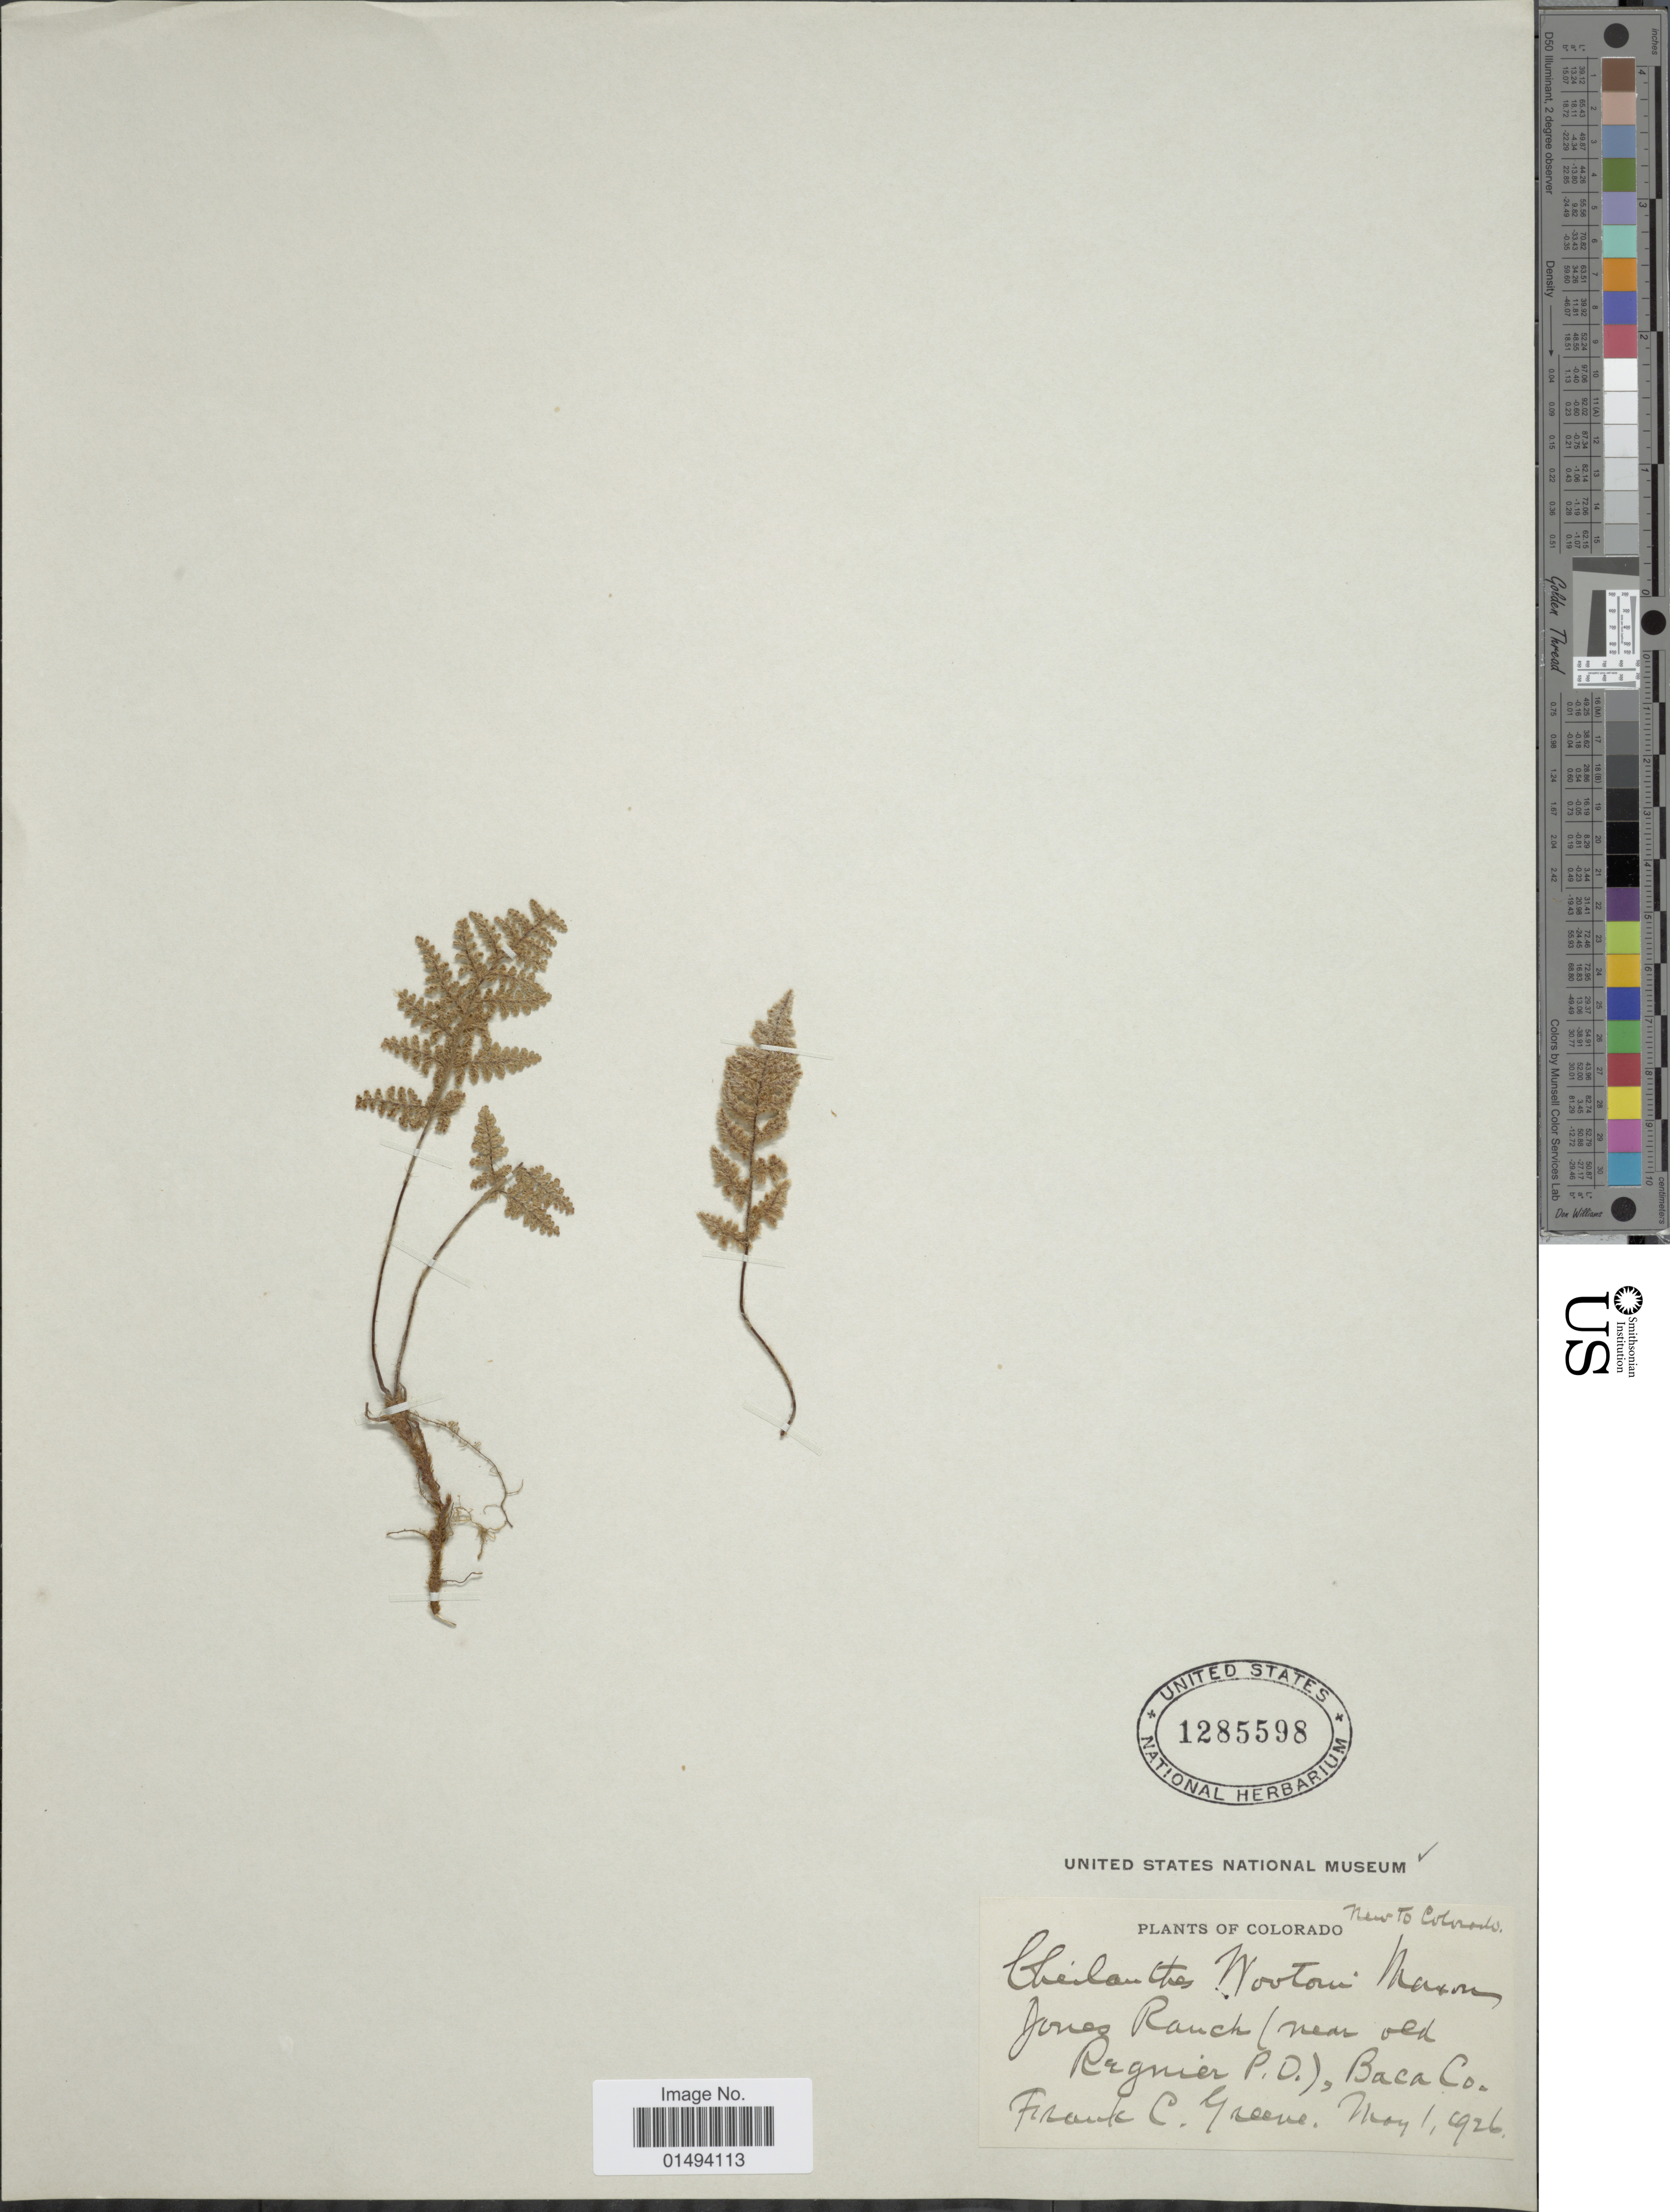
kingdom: Plantae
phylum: Tracheophyta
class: Polypodiopsida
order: Polypodiales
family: Pteridaceae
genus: Myriopteris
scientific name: Myriopteris wootonii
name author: (Maxon) Grusz & Windham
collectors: F. C. Greene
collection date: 1926-05-01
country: United States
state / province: Colorado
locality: Colorado, Jones Ranch (New old Regnier P.D.), Baca Co.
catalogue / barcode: US 1285598